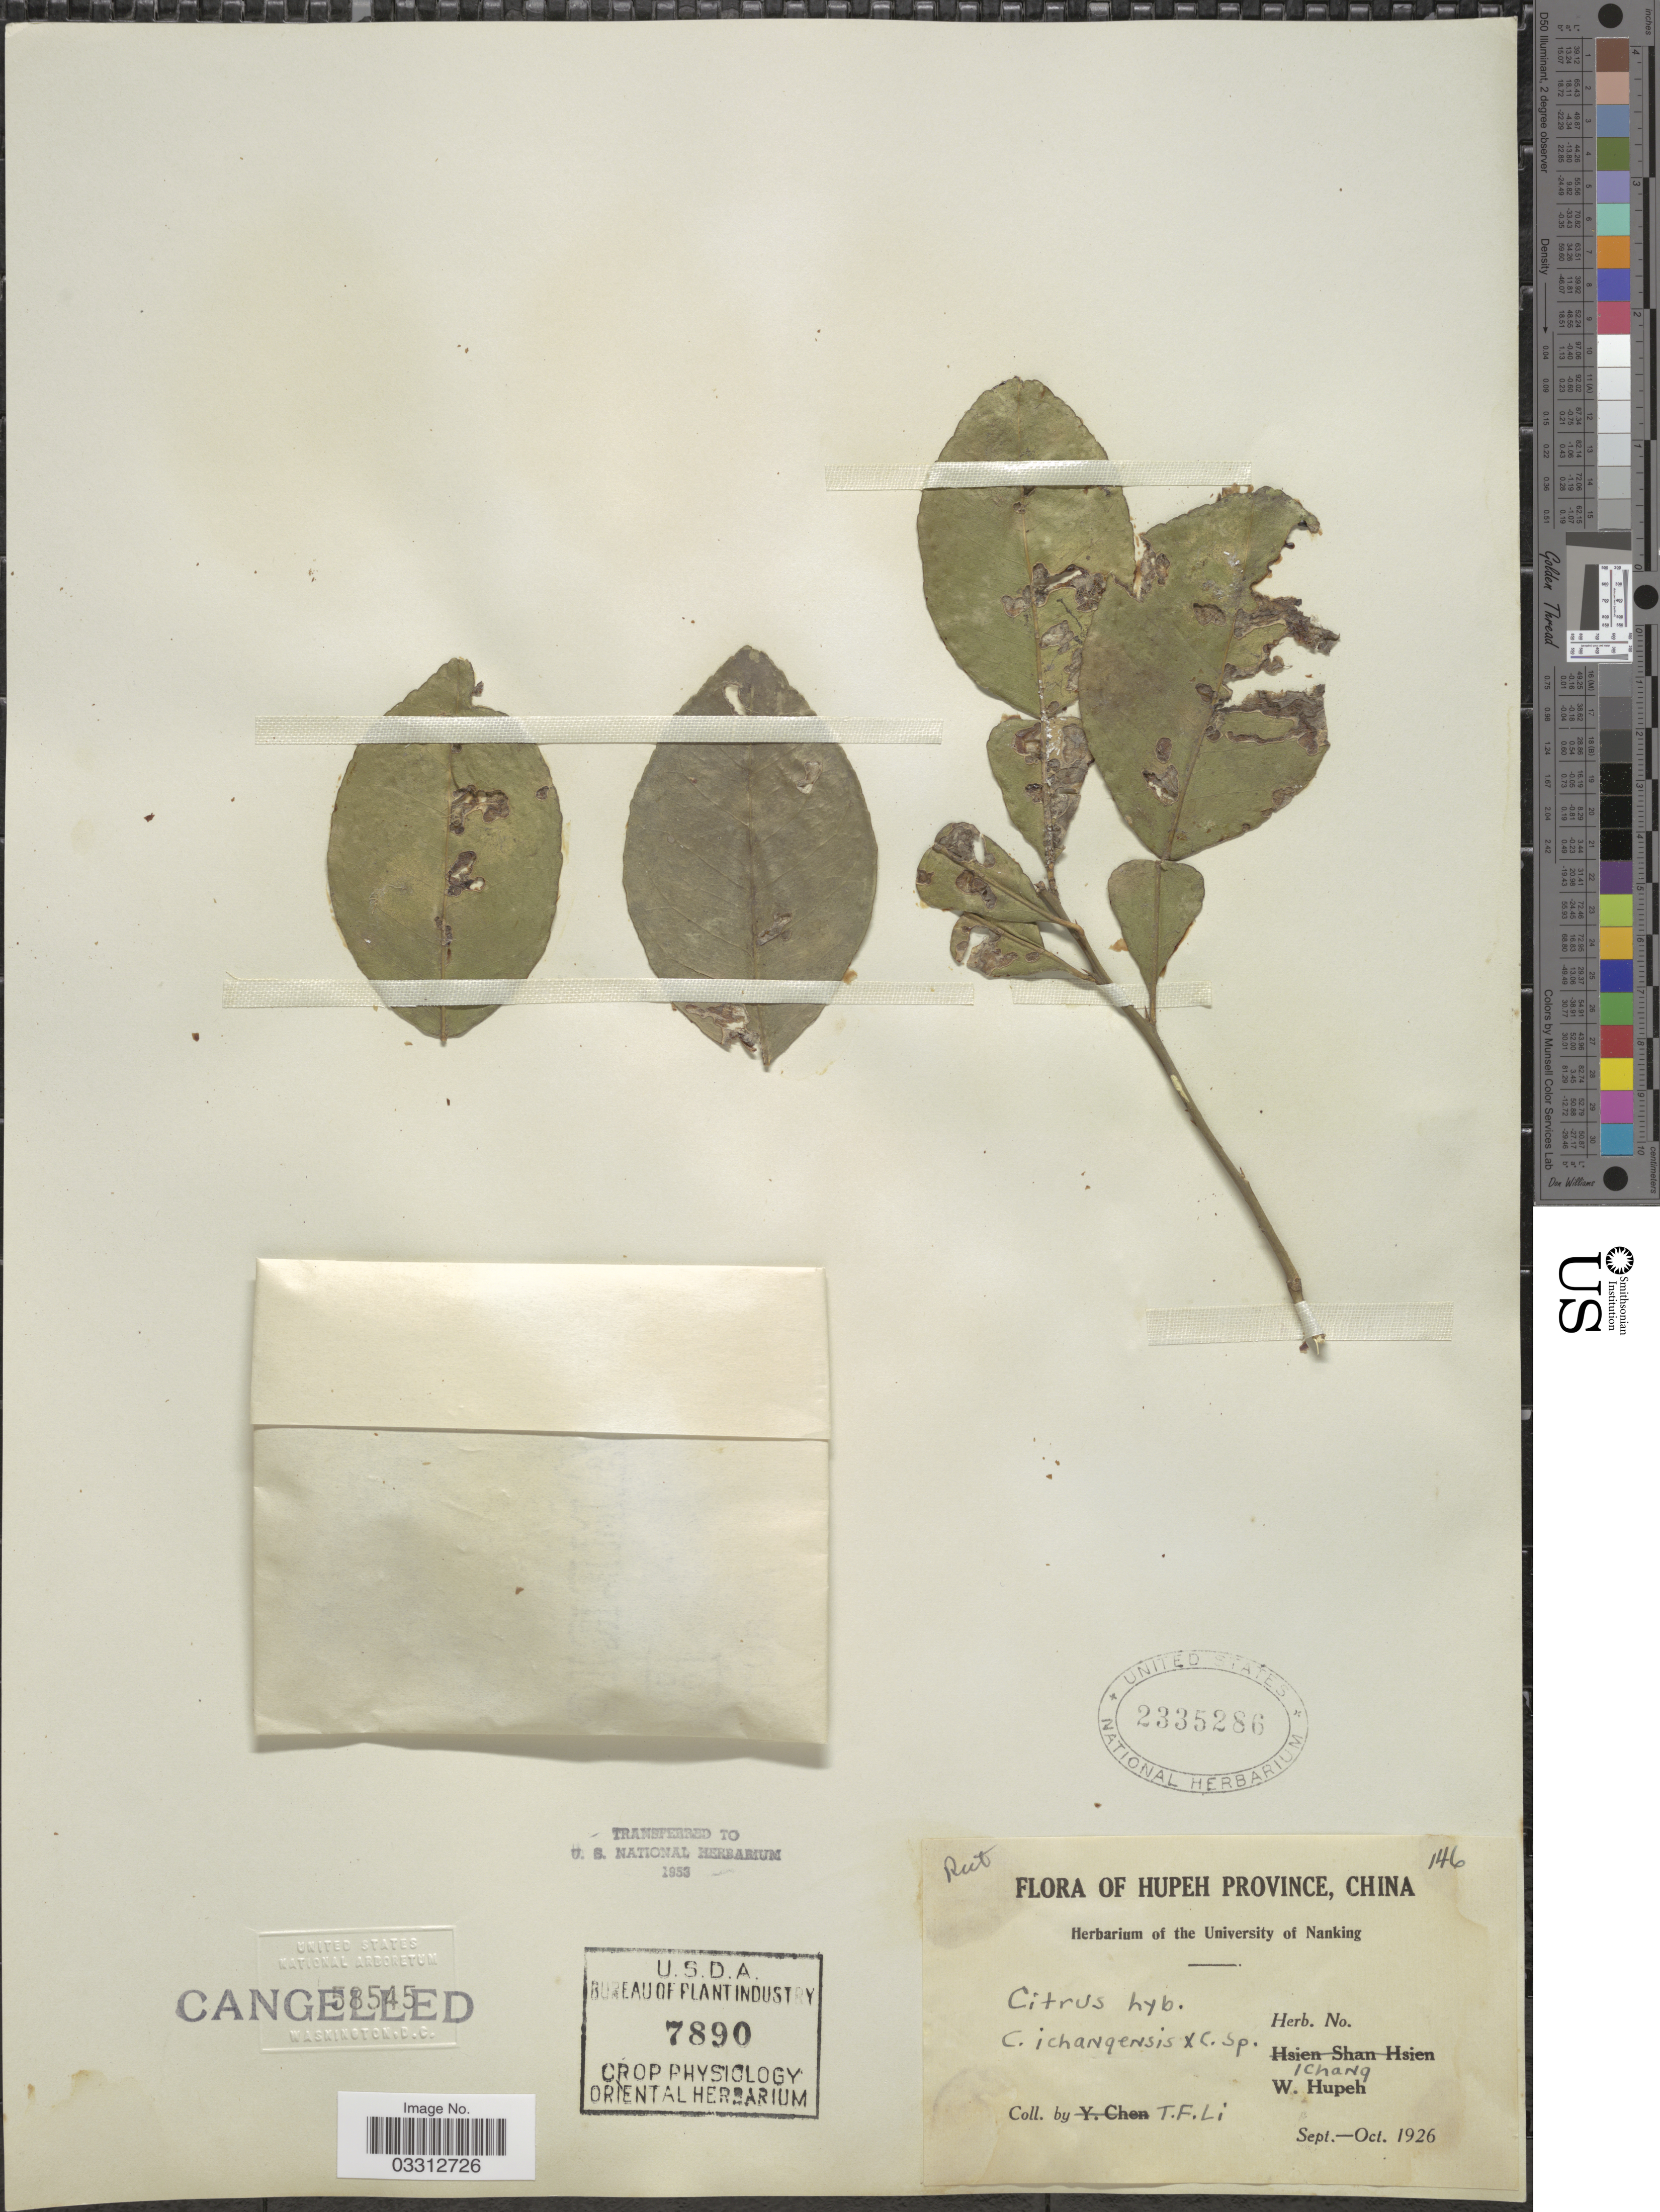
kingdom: Plantae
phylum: Tracheophyta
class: Magnoliopsida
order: Sapindales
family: Rutaceae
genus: Citrus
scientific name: Citrus ichangensis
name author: Swingle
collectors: T. Li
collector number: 146?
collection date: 1926-09/1926-10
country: China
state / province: Hubei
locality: Hupeh Province, Ichang, W. Hupeh.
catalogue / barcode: US 2335286